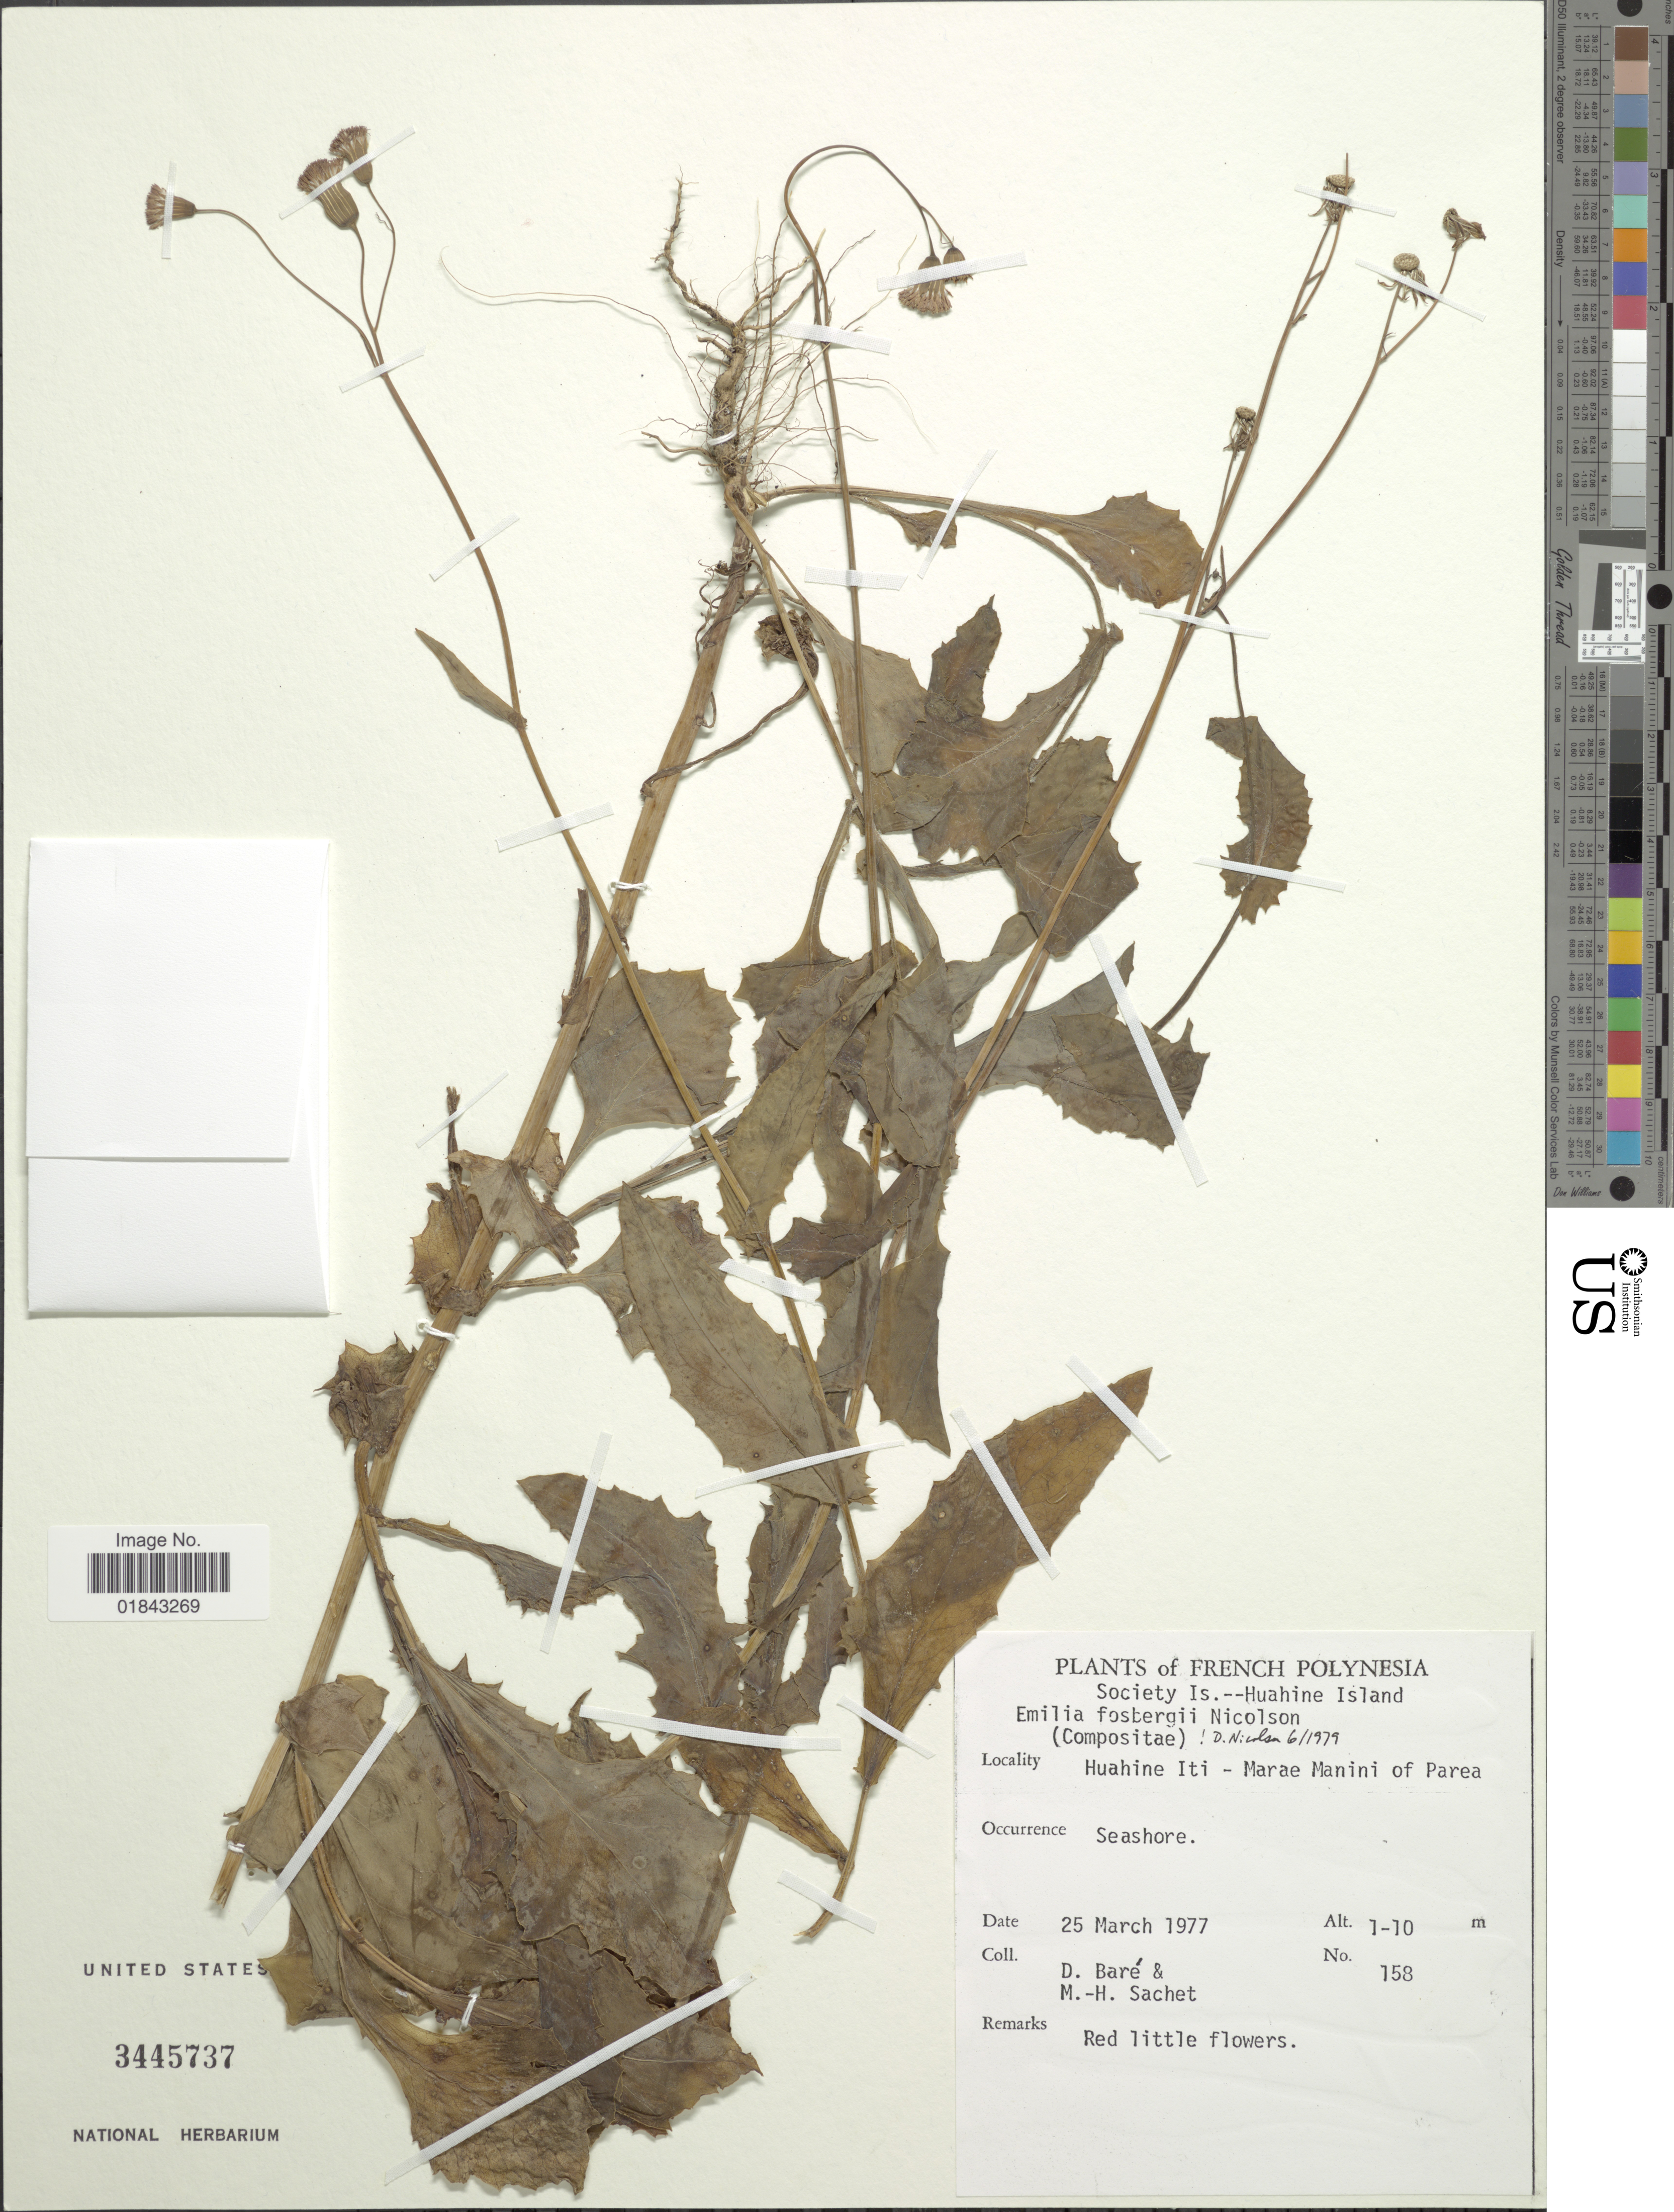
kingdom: Plantae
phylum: Tracheophyta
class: Magnoliopsida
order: Asterales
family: Asteraceae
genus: Emilia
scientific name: Emilia fosbergii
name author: Nicolson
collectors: D. Baré & M.-H. Sachet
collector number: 158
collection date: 1977-03-25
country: French Polynesia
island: Huahine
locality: Society Is. Huahine Island, Huahine Iti, Marae Manini of Parea, seashore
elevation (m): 1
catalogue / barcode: US 3445737